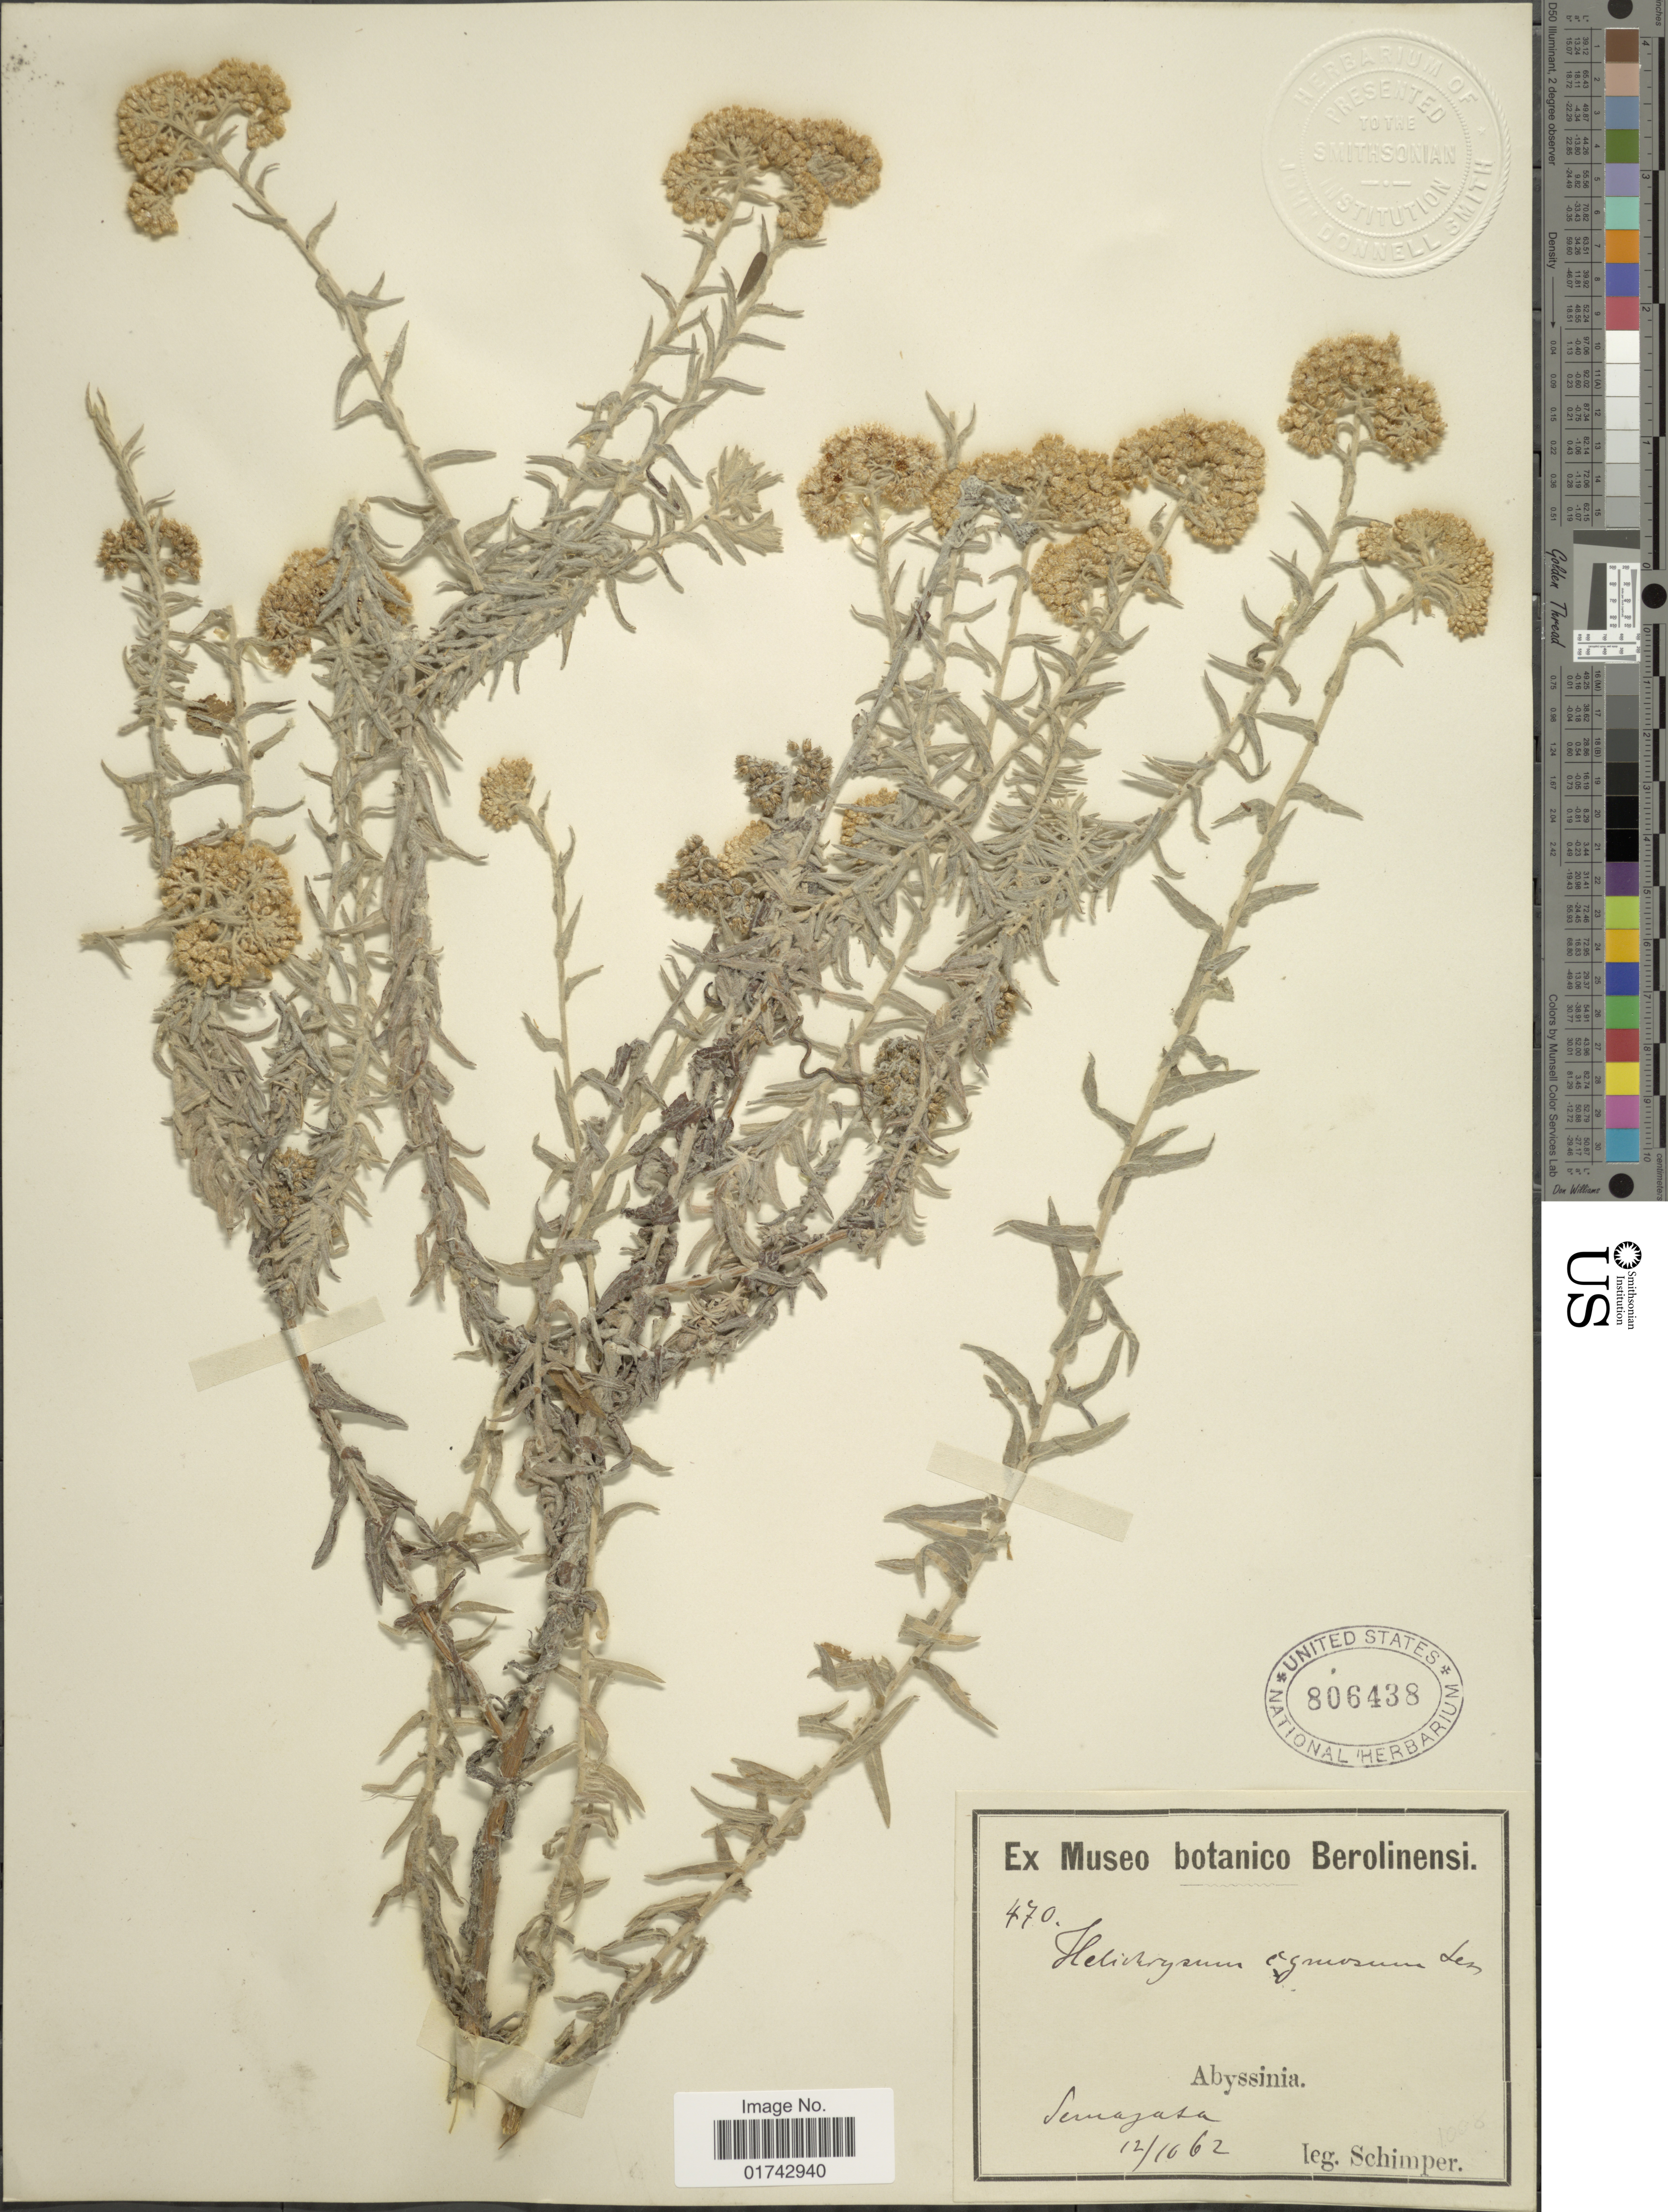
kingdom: Plantae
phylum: Tracheophyta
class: Magnoliopsida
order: Asterales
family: Asteraceae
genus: Helichrysum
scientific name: Helichrysum cymosum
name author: (L.) D. Don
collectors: -. Schimper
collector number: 470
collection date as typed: Transcribed d/m/y: 12/10/62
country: Eritrea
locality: Semagasa, Abyssinia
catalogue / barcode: US 806438